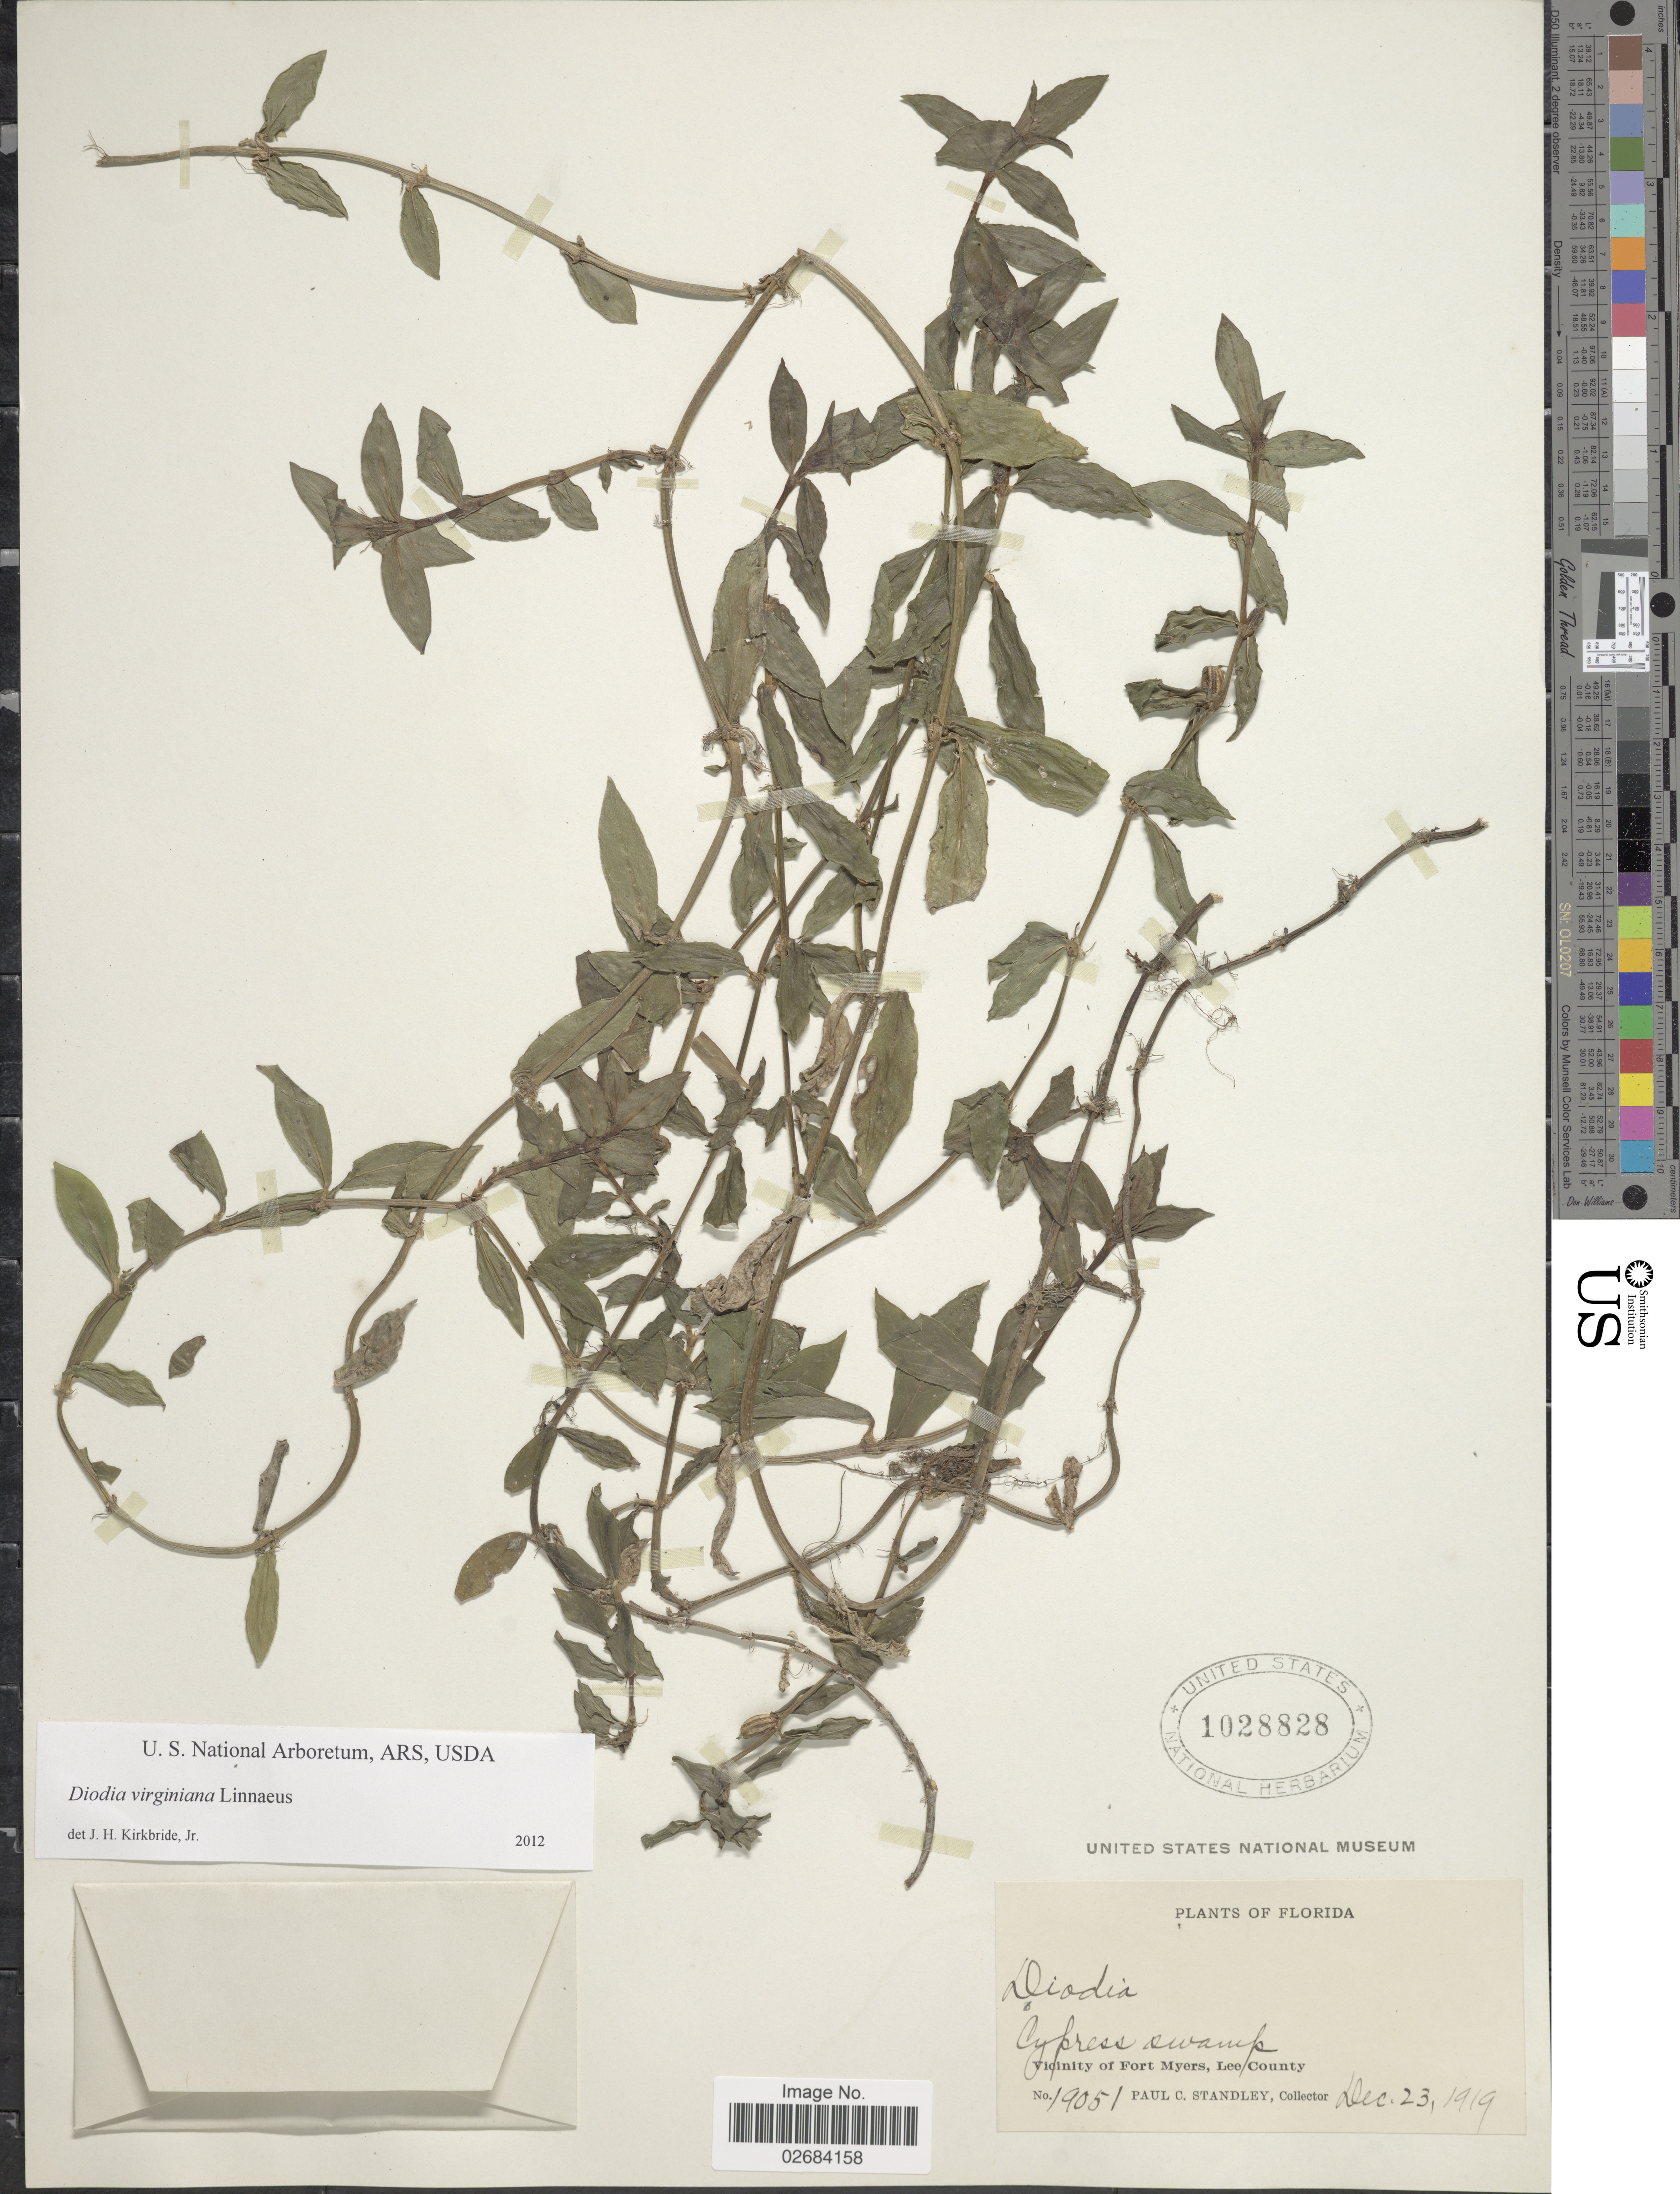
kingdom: Plantae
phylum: Tracheophyta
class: Magnoliopsida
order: Gentianales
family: Rubiaceae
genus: Diodia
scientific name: Diodia virginiana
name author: L.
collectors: P. C. Standley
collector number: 19051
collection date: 1919-12-23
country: United States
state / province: Florida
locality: Cypress Swamp, Vicinity of Myers, Lee County.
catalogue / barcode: US 1028828